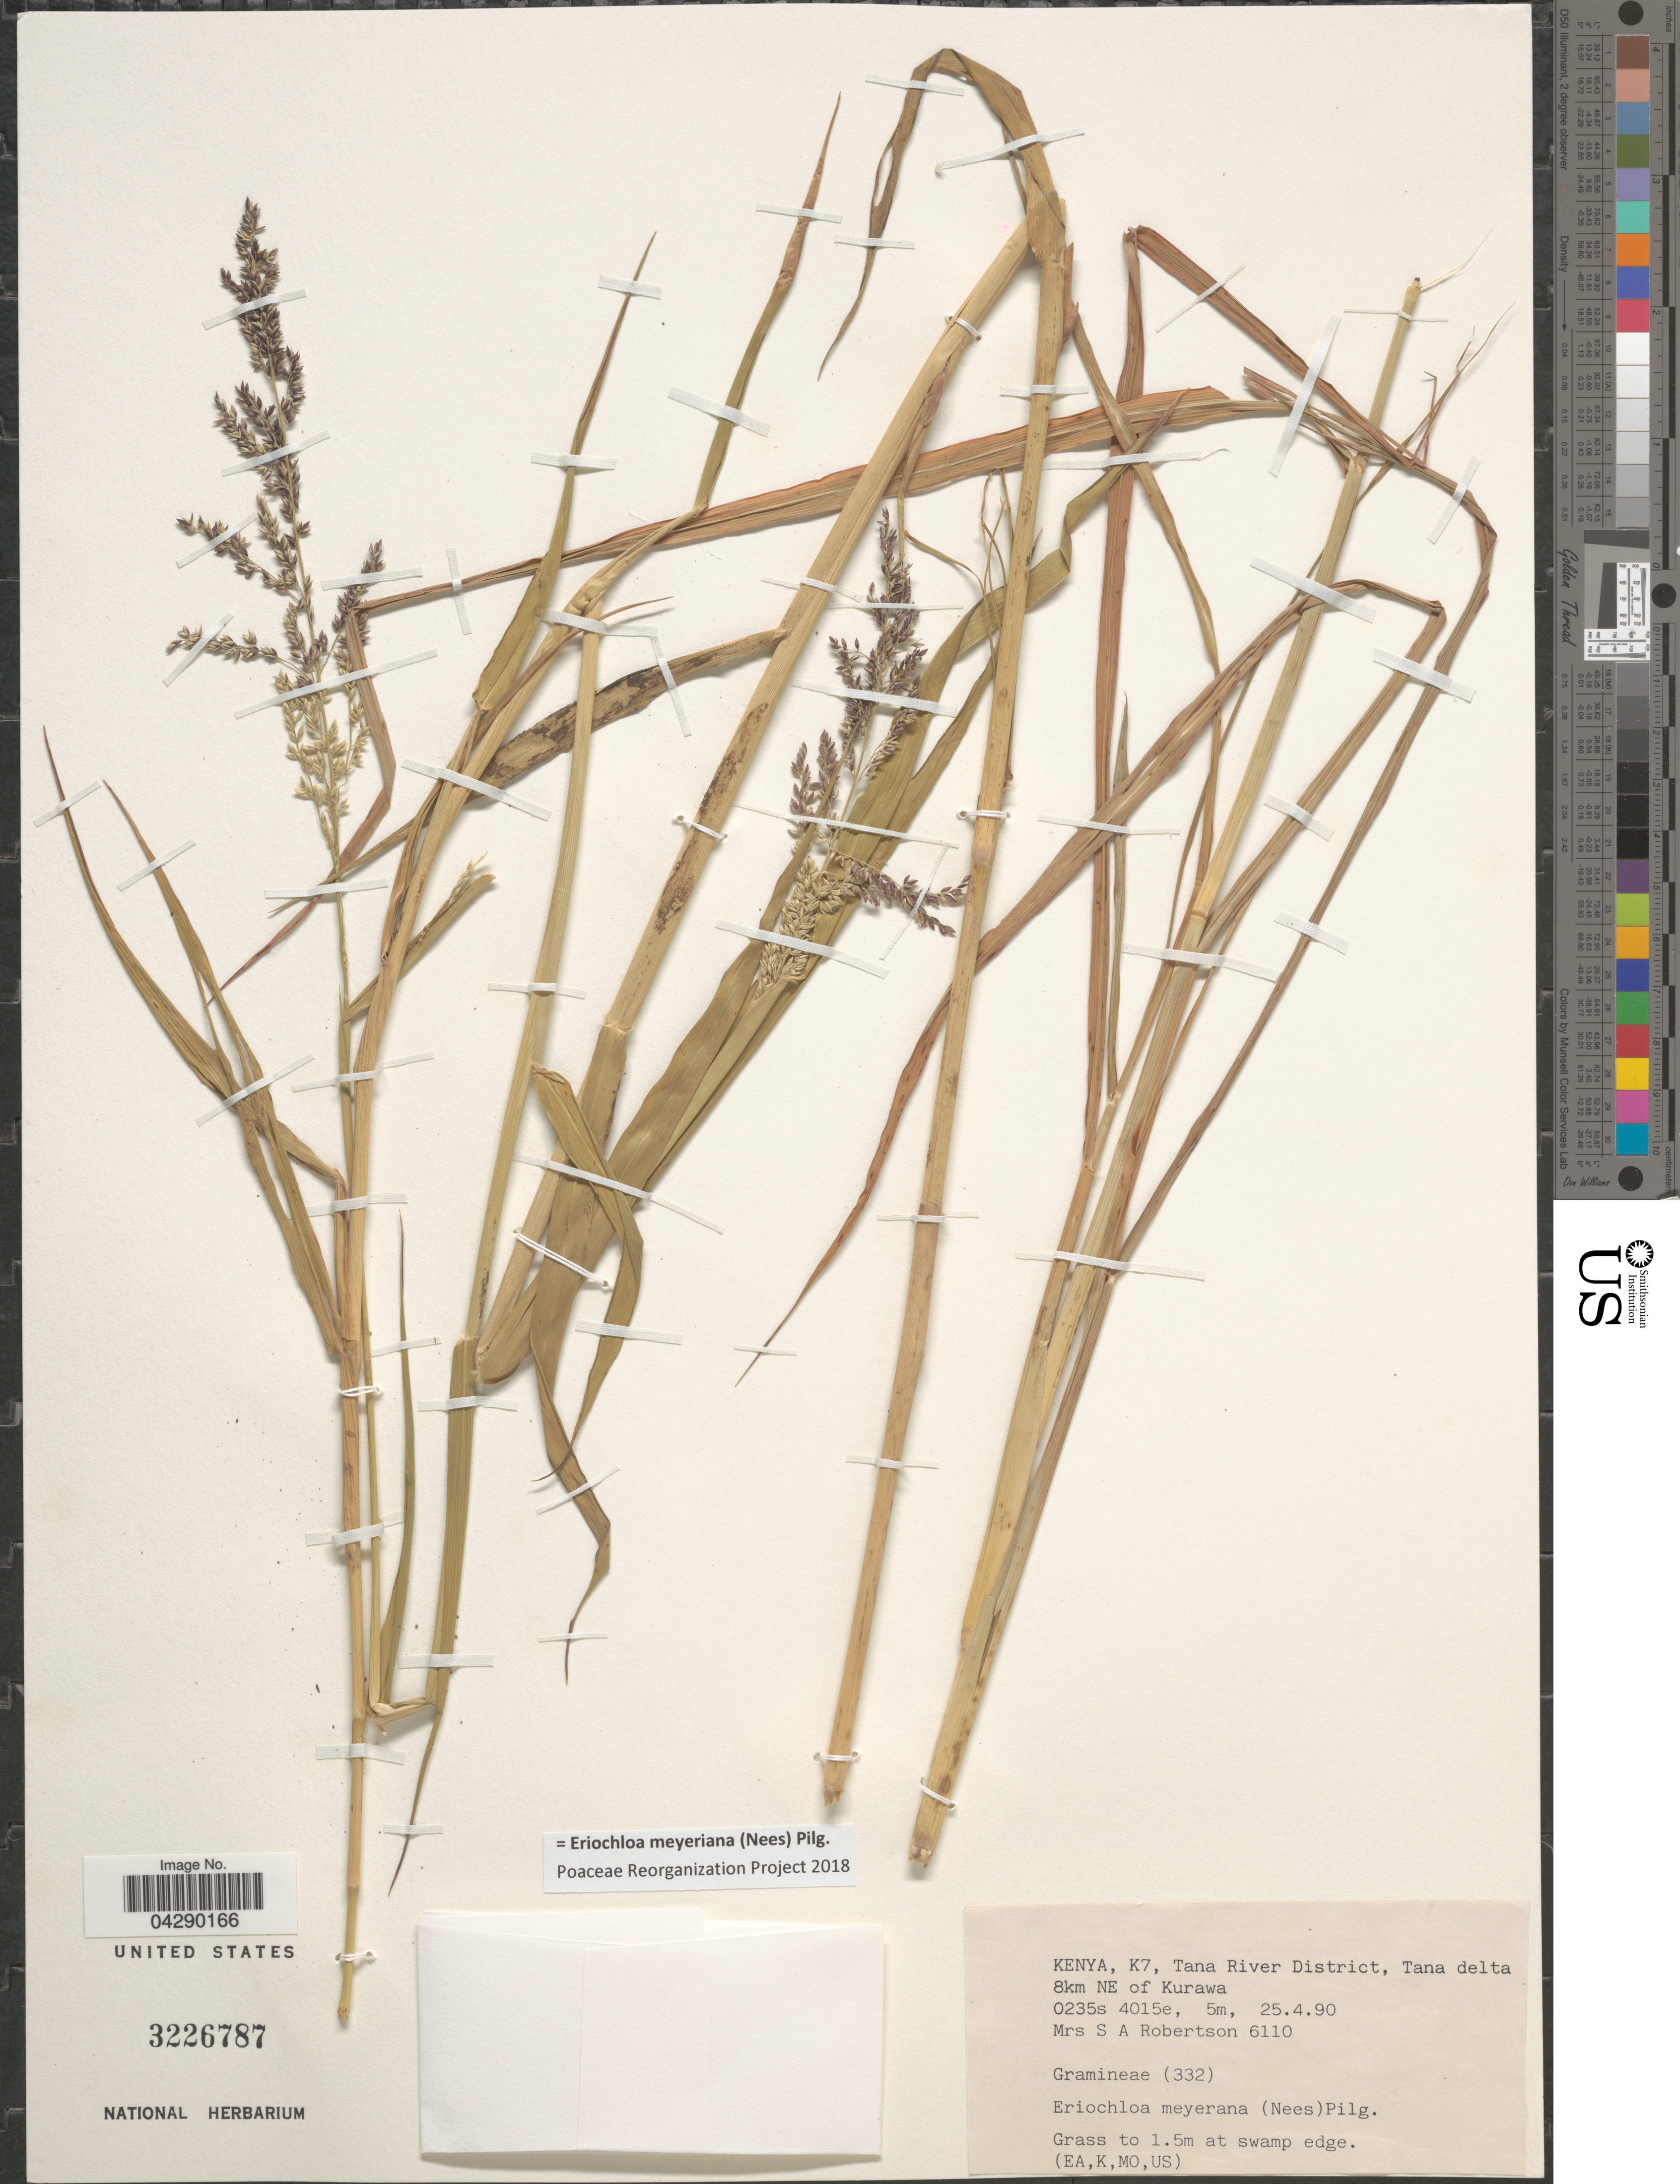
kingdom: Plantae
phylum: Tracheophyta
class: Liliopsida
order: Poales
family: Poaceae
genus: Eriochloa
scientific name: Eriochloa meyeriana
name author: (Nees) Pilg.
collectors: S. Robertson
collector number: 6110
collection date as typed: Transcribed d/m/y: 25/4/90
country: Kenya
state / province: Tana River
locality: K7, Tana River District, Tana delta 8km NE of Kurawa.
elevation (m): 5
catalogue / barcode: US 3226787